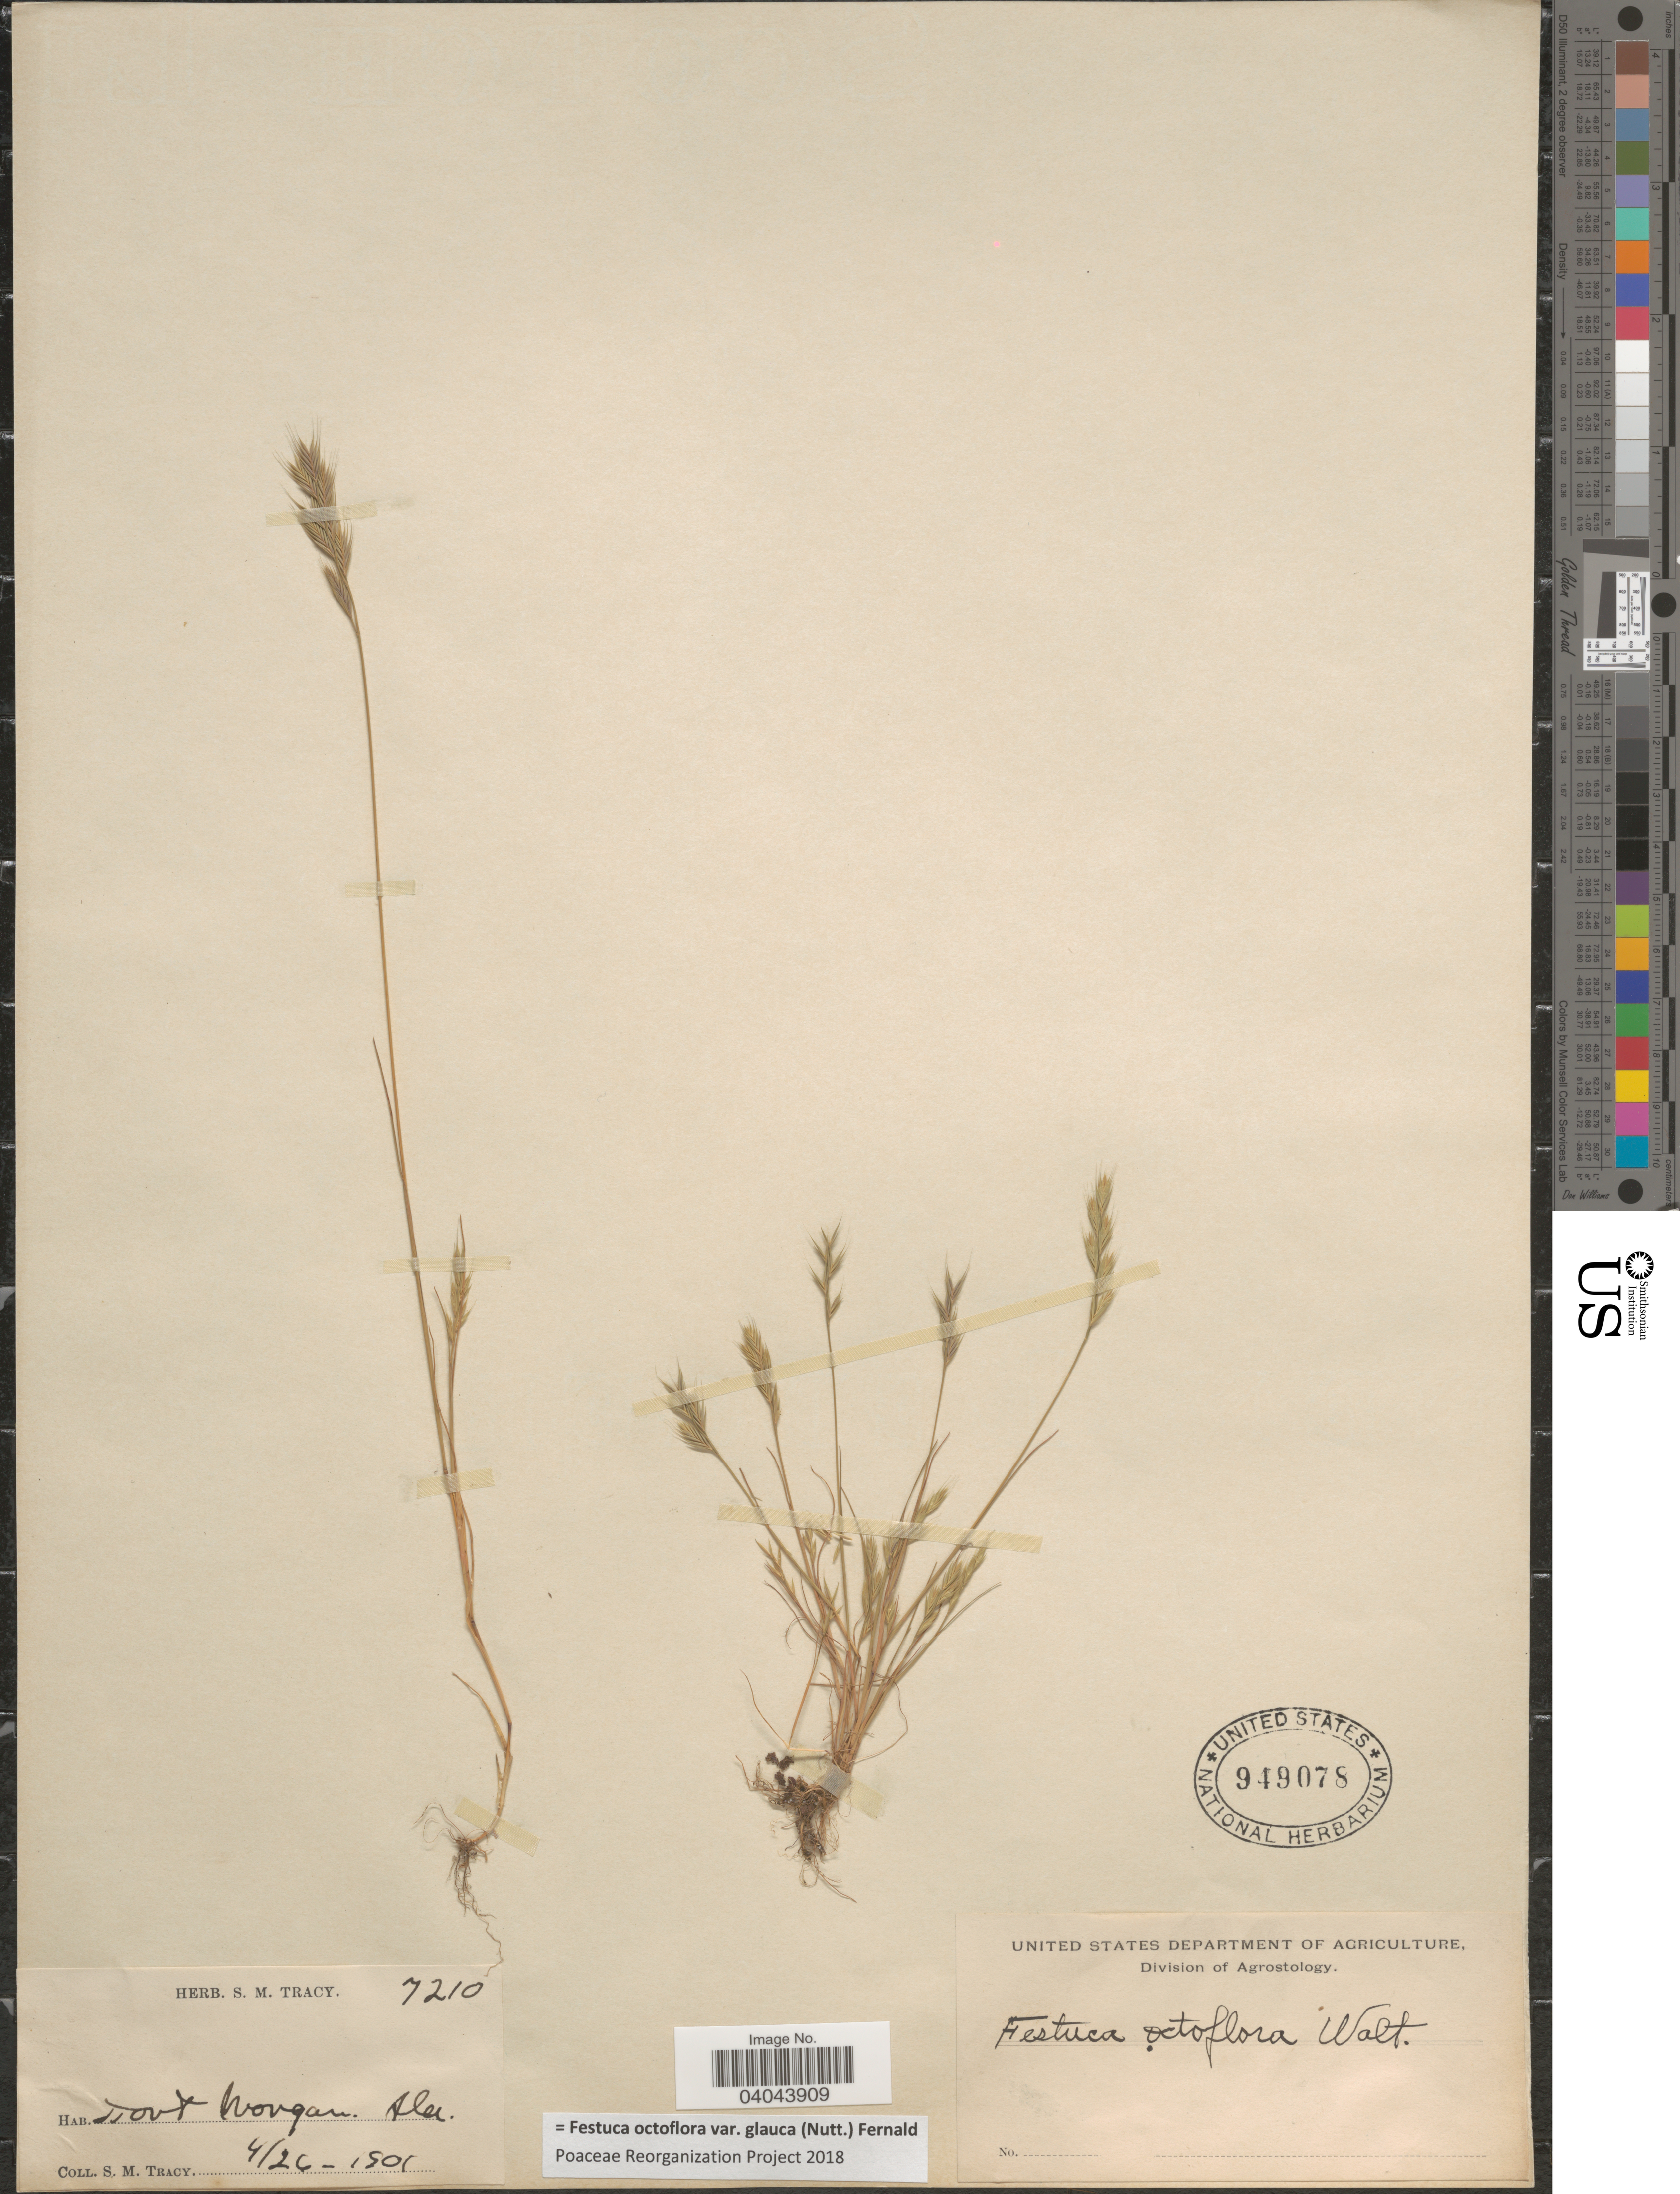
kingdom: Plantae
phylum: Tracheophyta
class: Liliopsida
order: Poales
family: Poaceae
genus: Festuca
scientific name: Festuca octoflora var. glauca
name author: (Nutt.) Fernald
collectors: S. M. Tracy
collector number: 7210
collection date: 1901-04-26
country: United States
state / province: Alabama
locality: Fort Morgan.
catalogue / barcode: US 949078